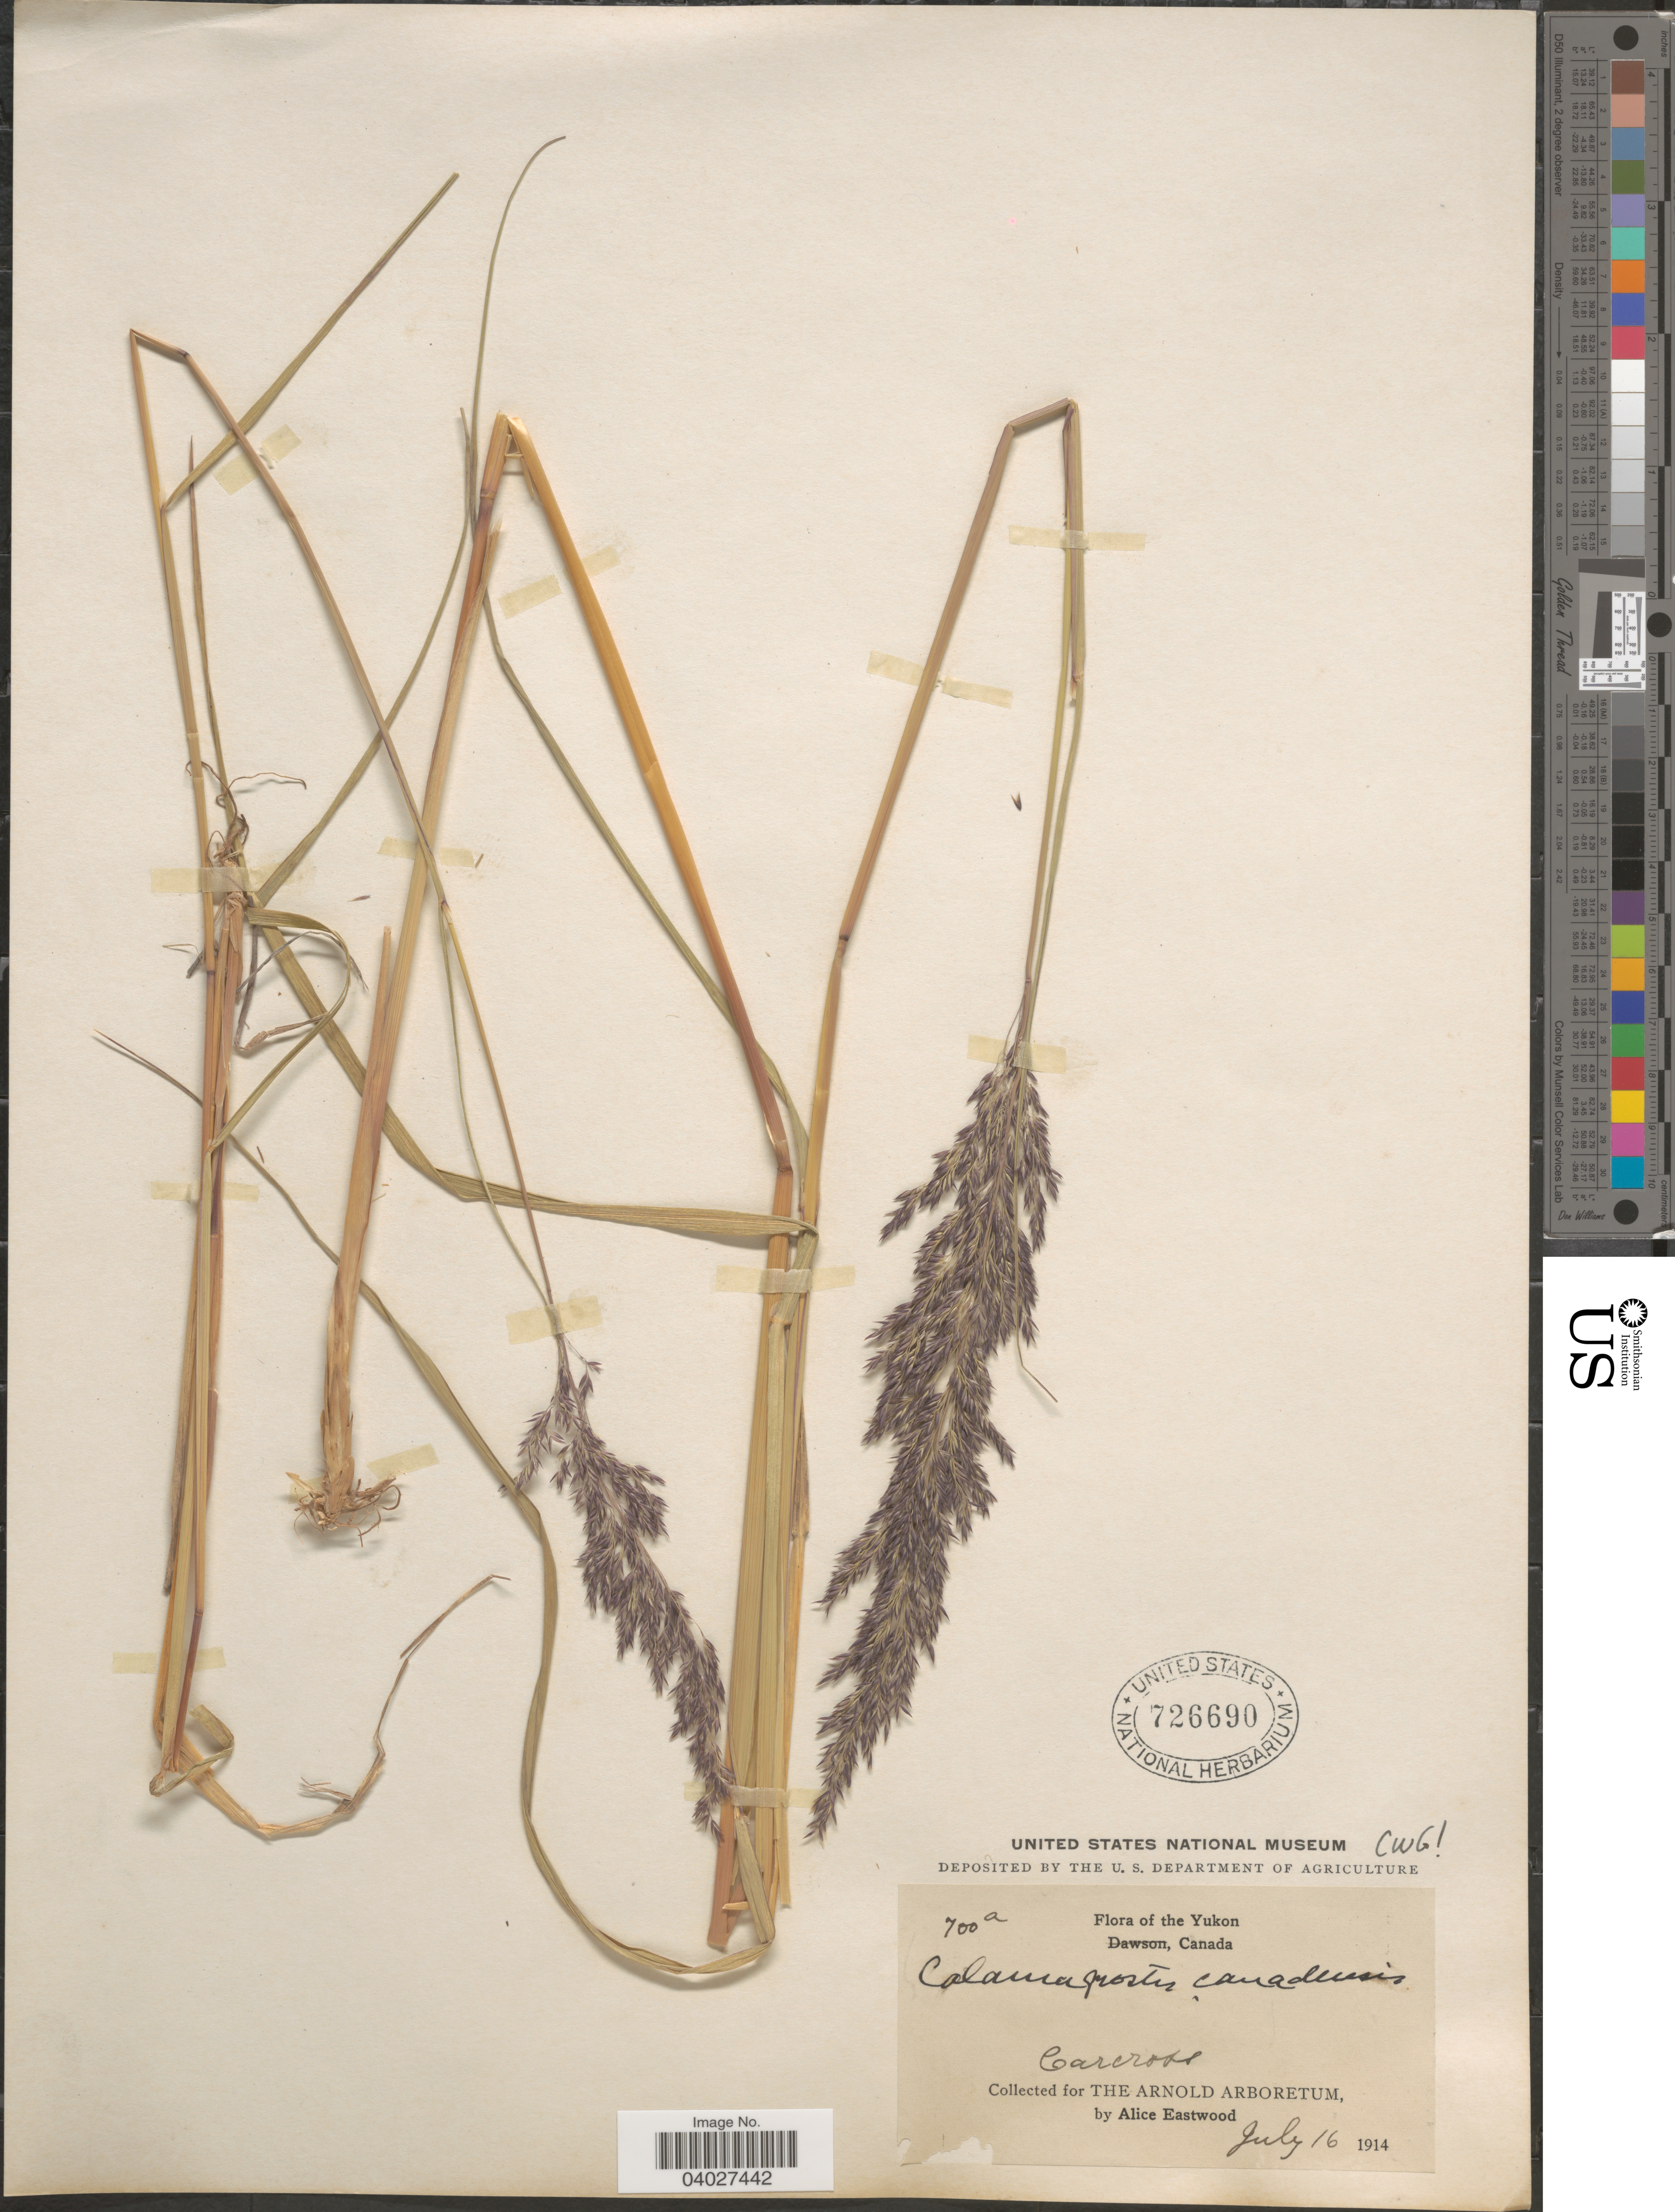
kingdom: Plantae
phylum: Tracheophyta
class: Liliopsida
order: Poales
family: Poaceae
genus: Calamagrostis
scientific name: Calamagrostis canadensis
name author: (Michx.) P. Beauv.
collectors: A. Eastwood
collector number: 700a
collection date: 1914-07-16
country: Canada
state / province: Yukon Territory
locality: Yukon. Carcross.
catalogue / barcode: US 726690